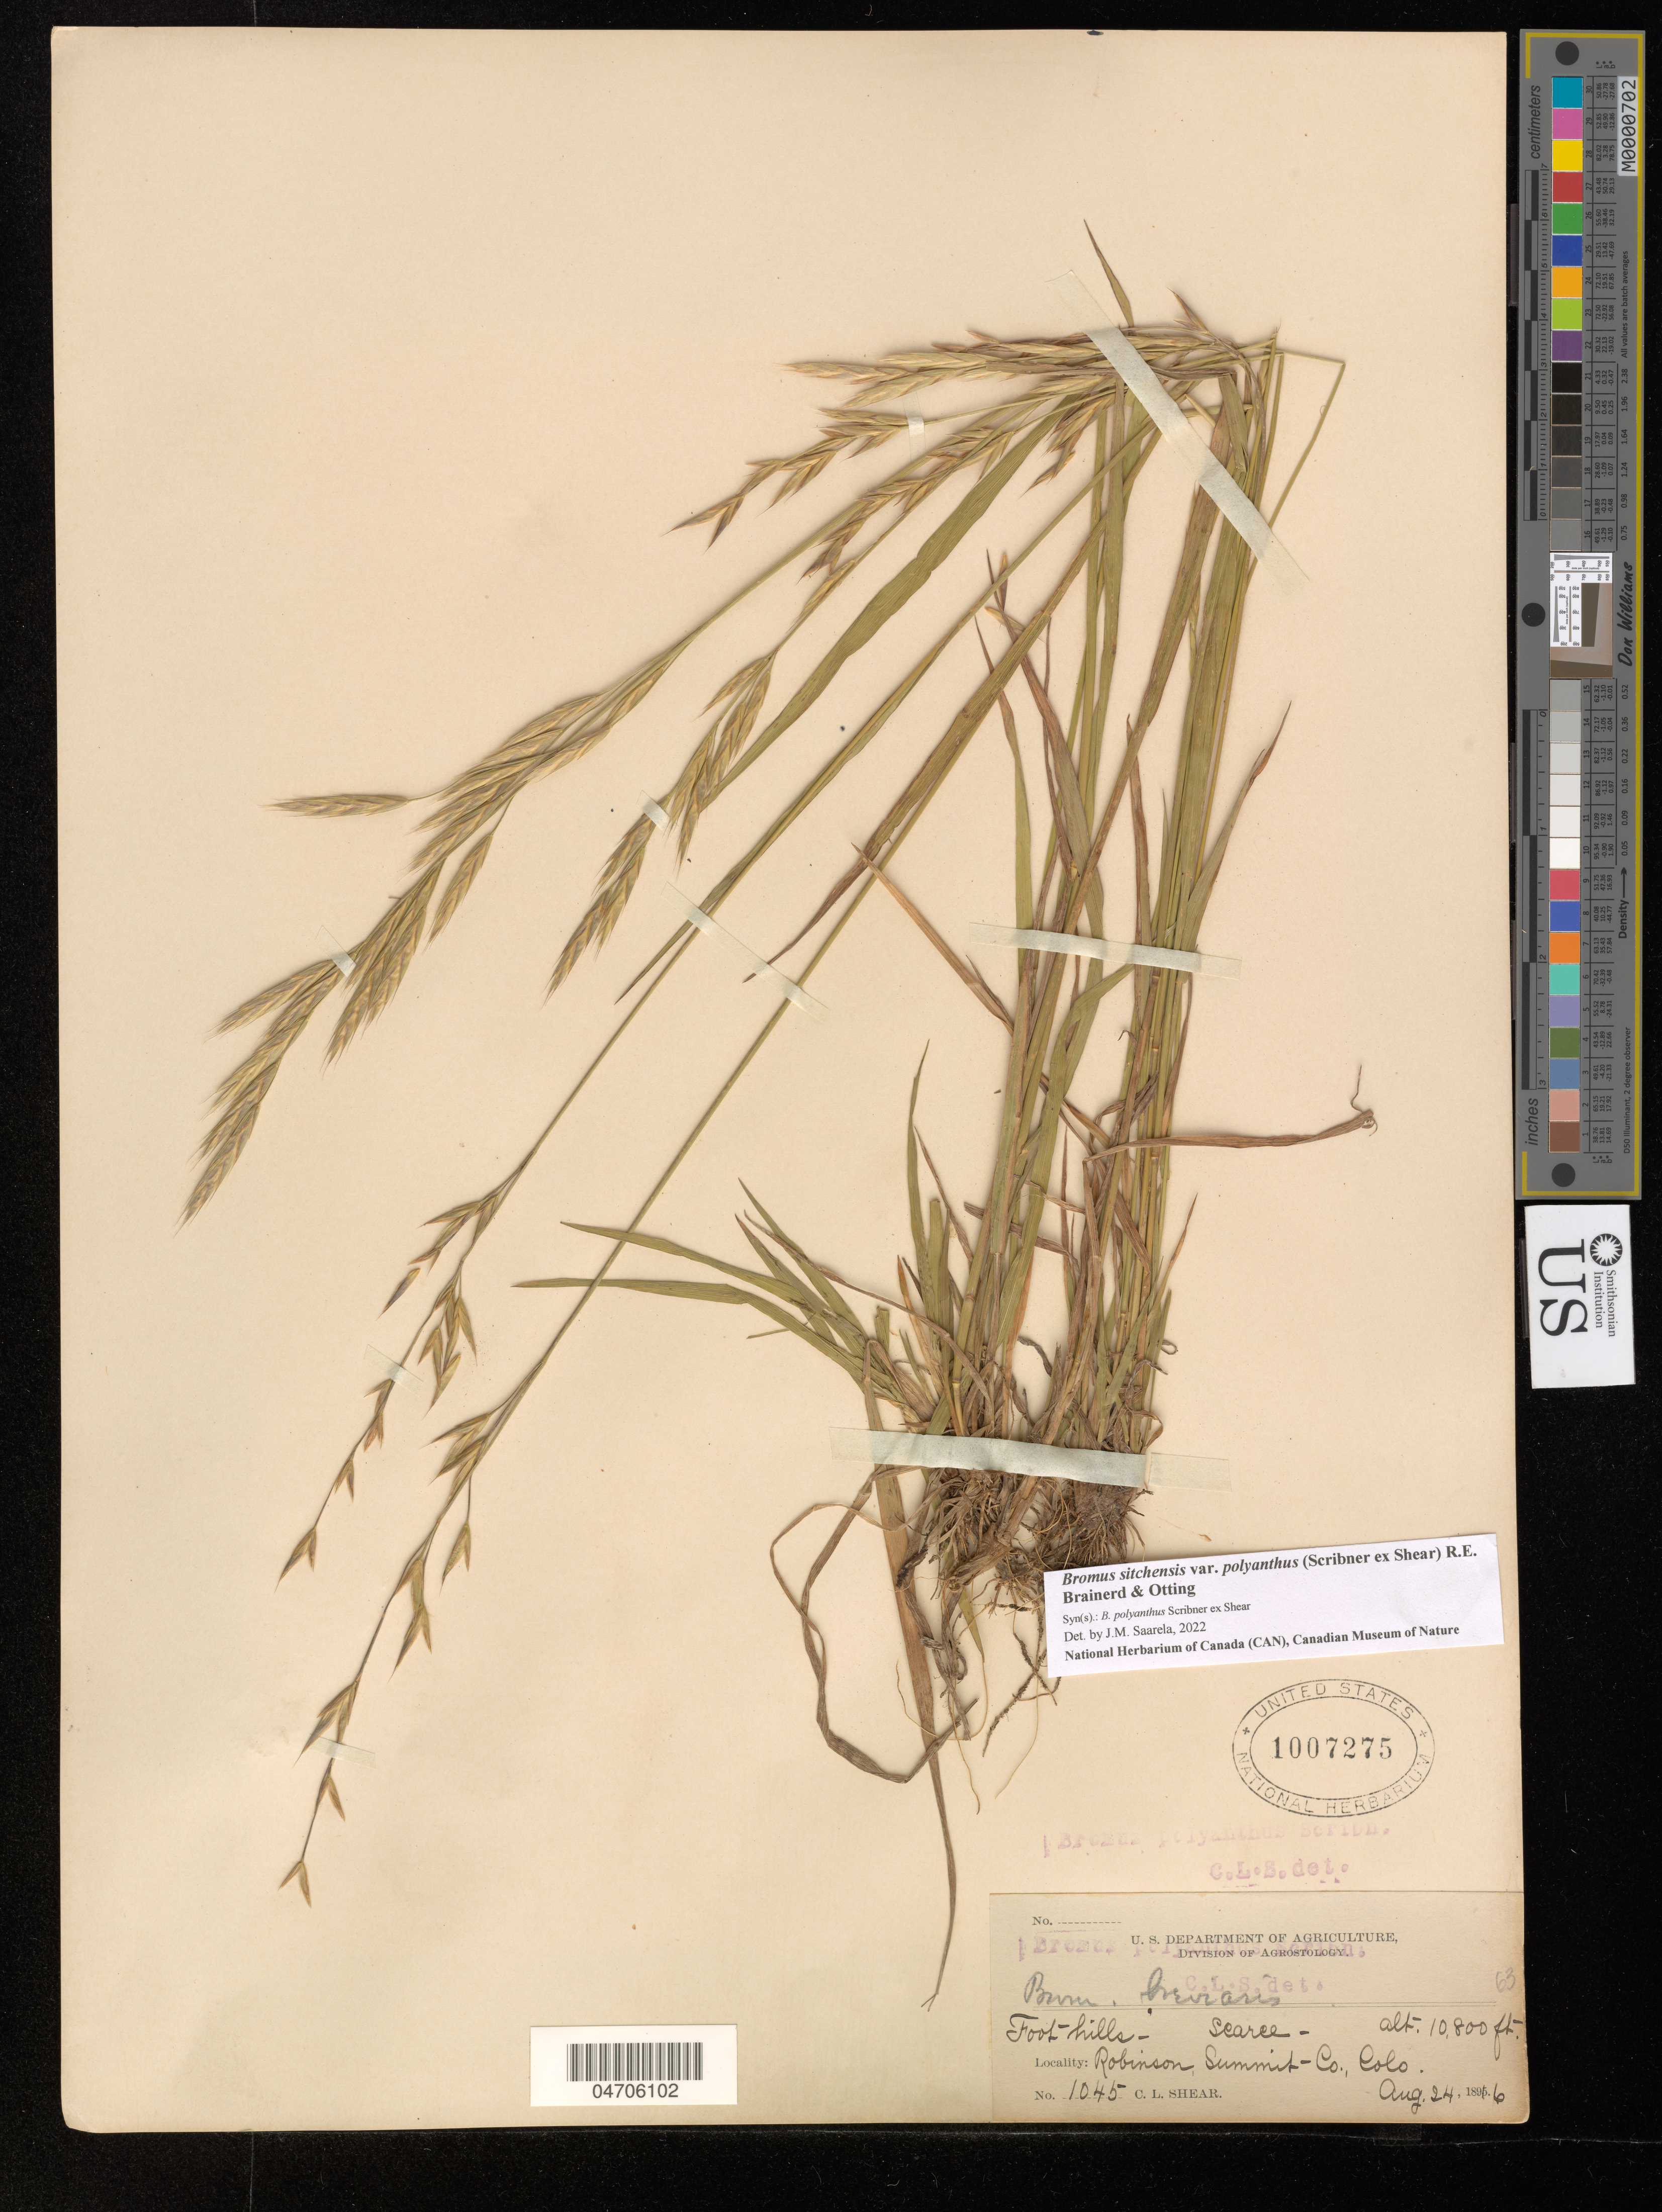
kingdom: Plantae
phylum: Tracheophyta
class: Liliopsida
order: Poales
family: Poaceae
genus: Bromus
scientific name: Bromus sitchensis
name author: Trin. in Bong.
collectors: C. L. Shear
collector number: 1045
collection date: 1896-08-24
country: United States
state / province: Colorado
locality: Foot hills. Robinson, Summit Co.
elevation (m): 3292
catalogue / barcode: US 1007275